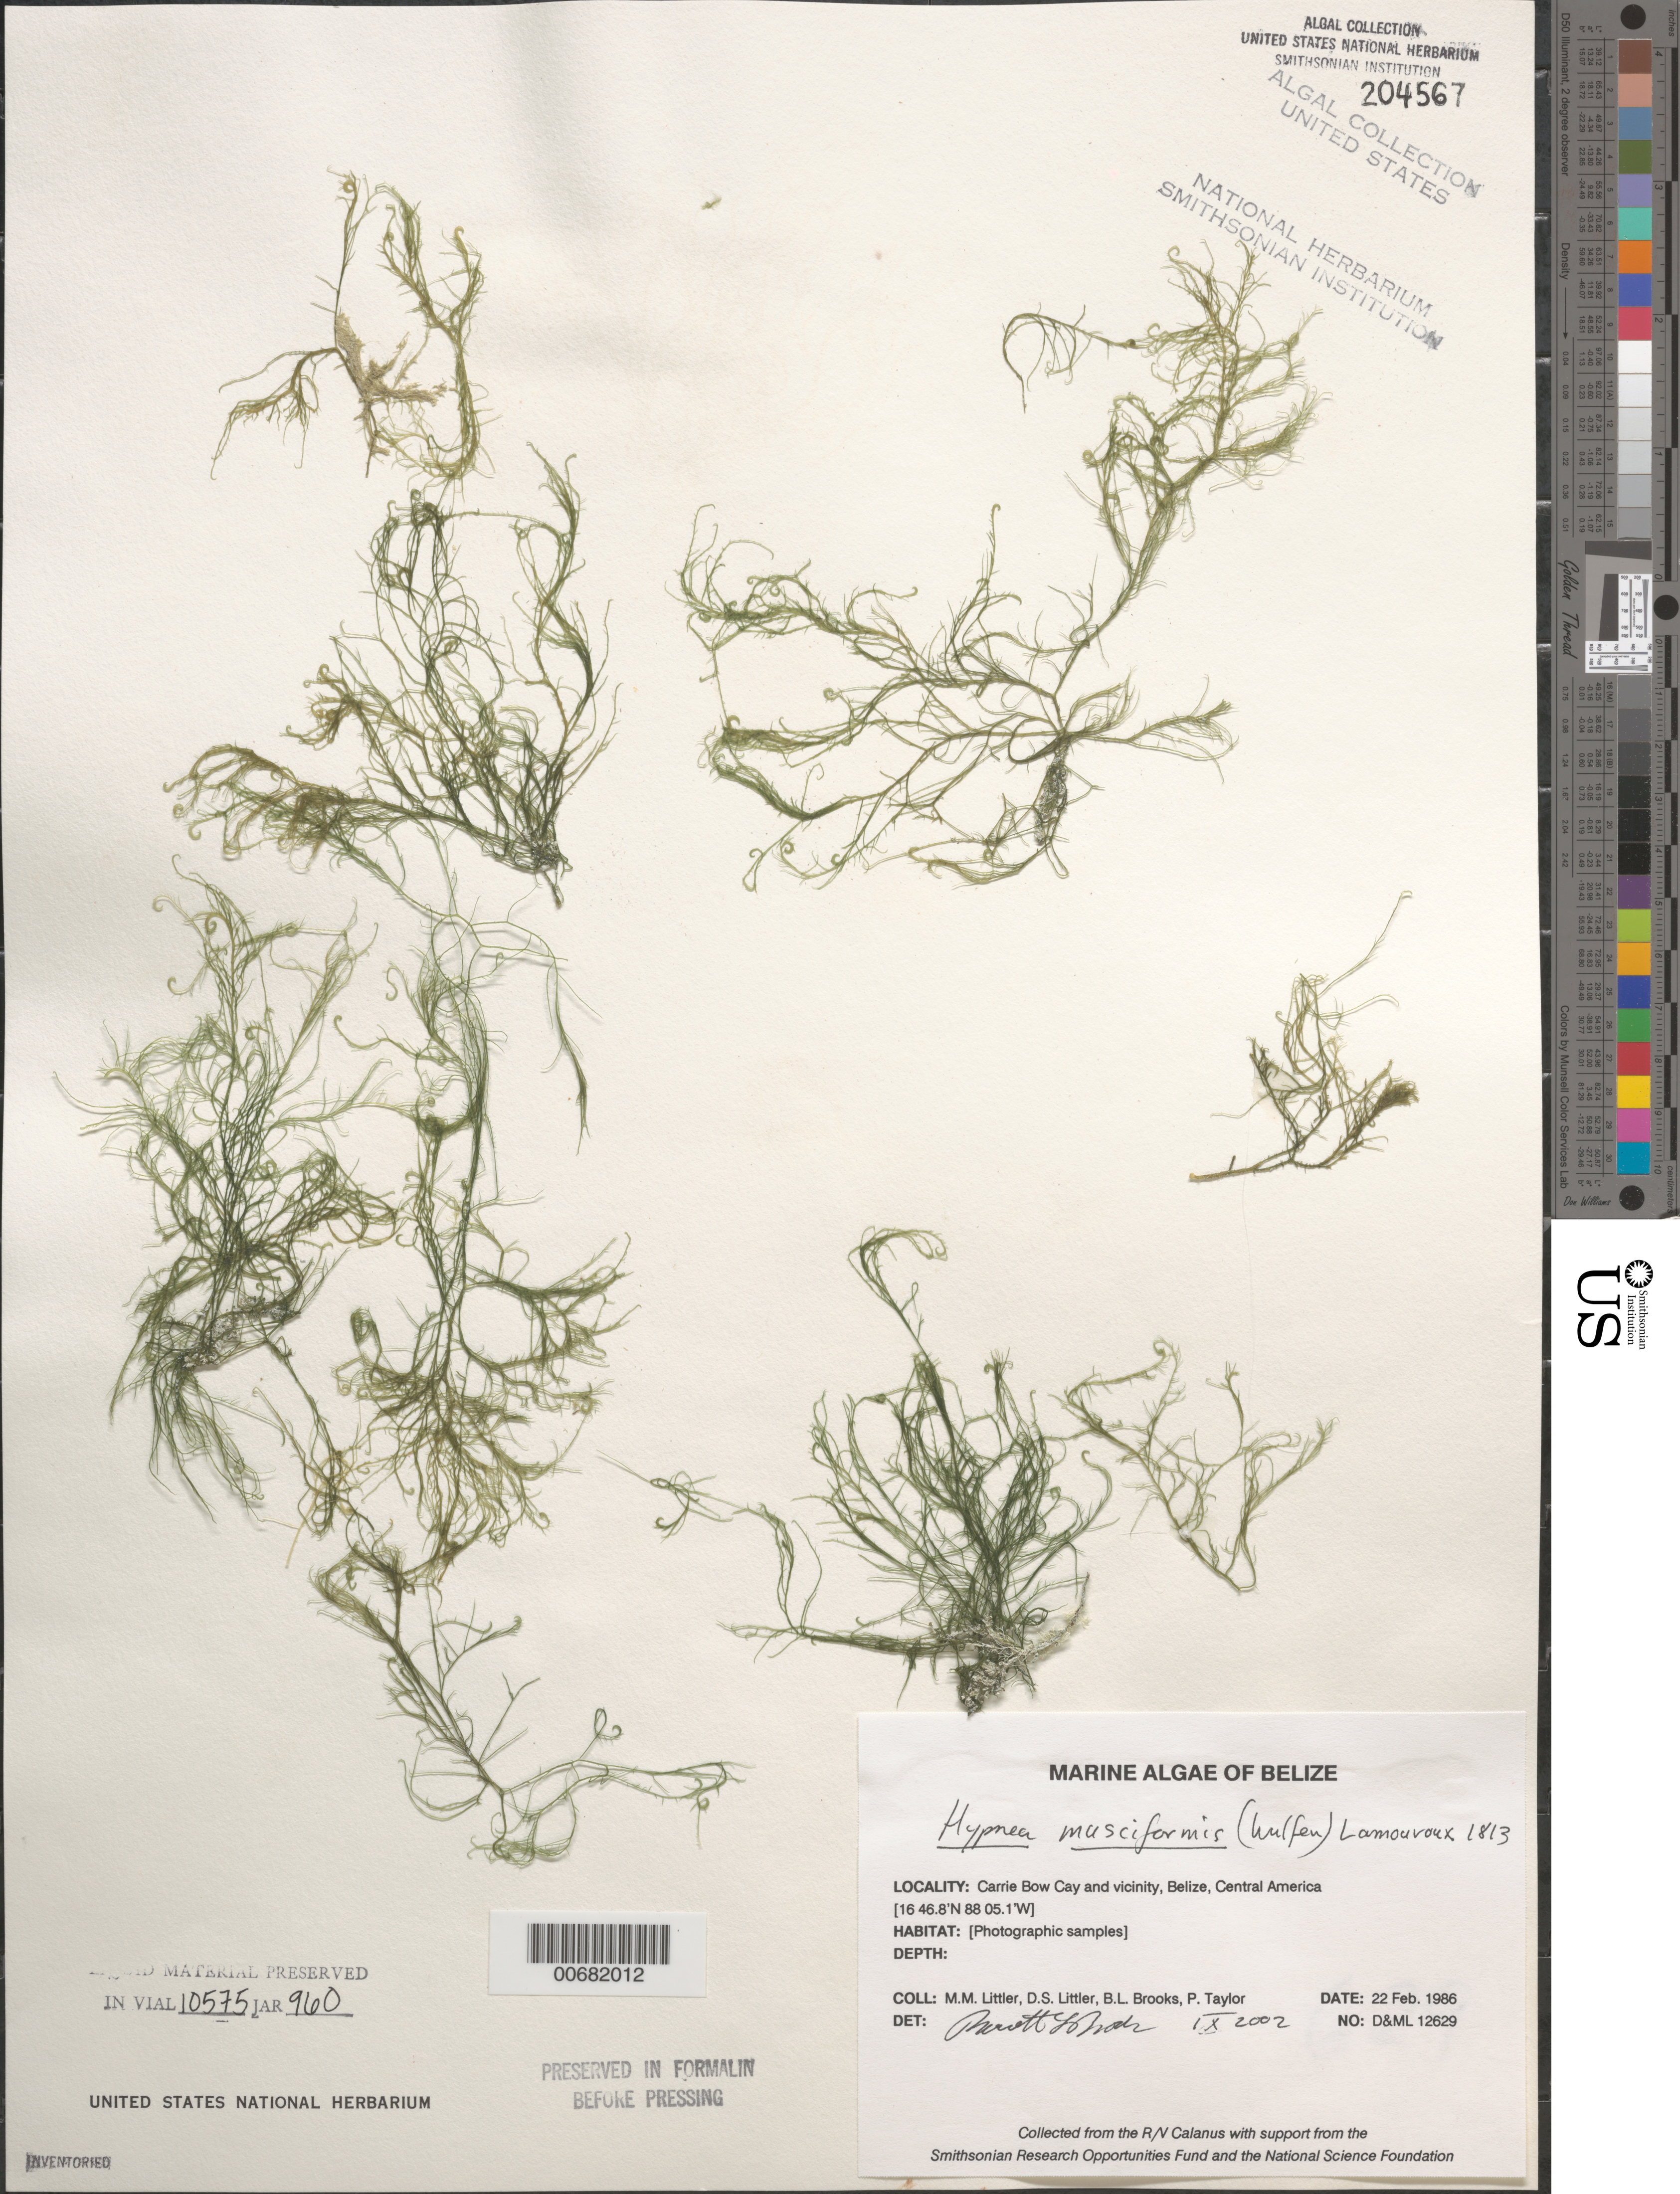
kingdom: Plantae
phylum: Rhodophyta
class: Florideophyceae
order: Gigartinales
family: Cystocloniaceae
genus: Hypnea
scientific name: Hypnea musciformis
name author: (Wulfen) J.V.Lamouroux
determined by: Brooks, B. L., (BOT), Smithsonian Institution - National Museum of Natural History (UNITED STATES)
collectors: M. M. Littler, D. S. Littler, B. Brooks & P. R. Taylor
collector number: D&ML 12629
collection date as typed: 22 Feb 1986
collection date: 1986-02-22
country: Belize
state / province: Stann Creek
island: Carrie Bow Cay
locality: The cay and area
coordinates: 16 46.8' N, 88 05.1' W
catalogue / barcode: US 204567